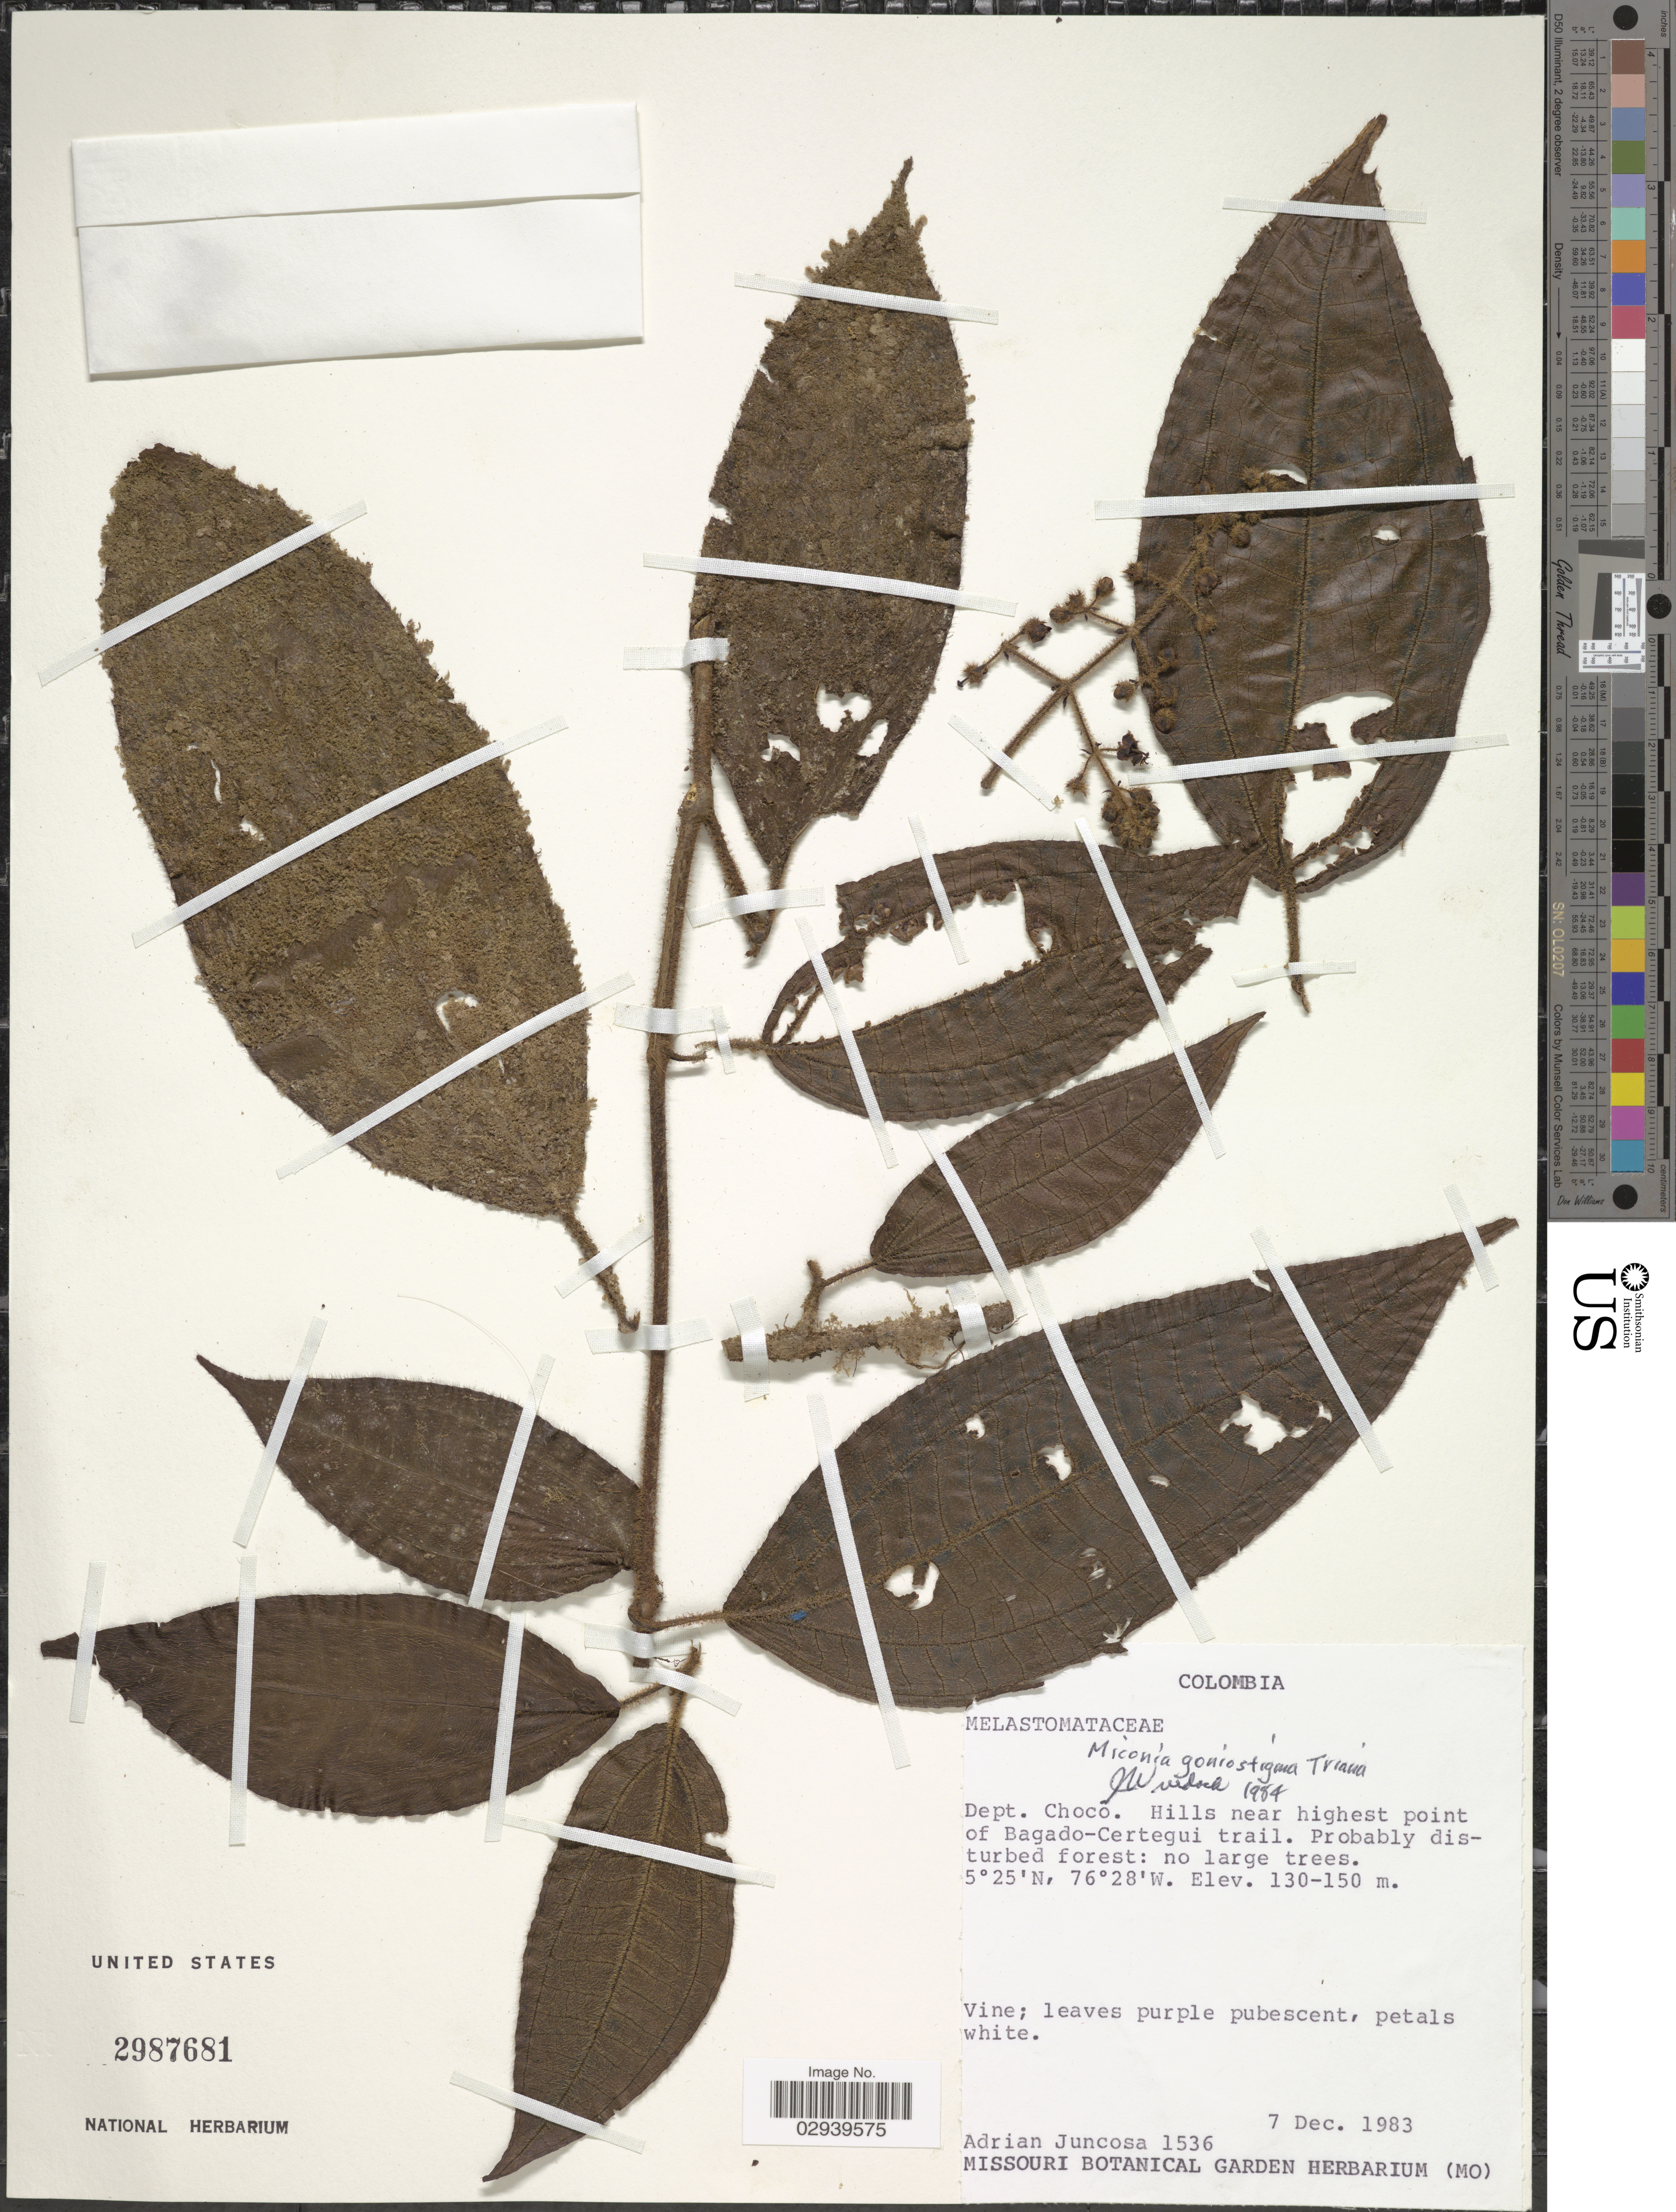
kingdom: Plantae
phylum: Tracheophyta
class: Magnoliopsida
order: Myrtales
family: Melastomataceae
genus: Miconia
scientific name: Miconia goniostigma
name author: Triana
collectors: A. Juncosa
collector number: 1536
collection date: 1983-12-07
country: Colombia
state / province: Chocó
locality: Dept. Choco. Hills near highest point of Bagado-Certegui trail.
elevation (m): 130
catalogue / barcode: US 2987681